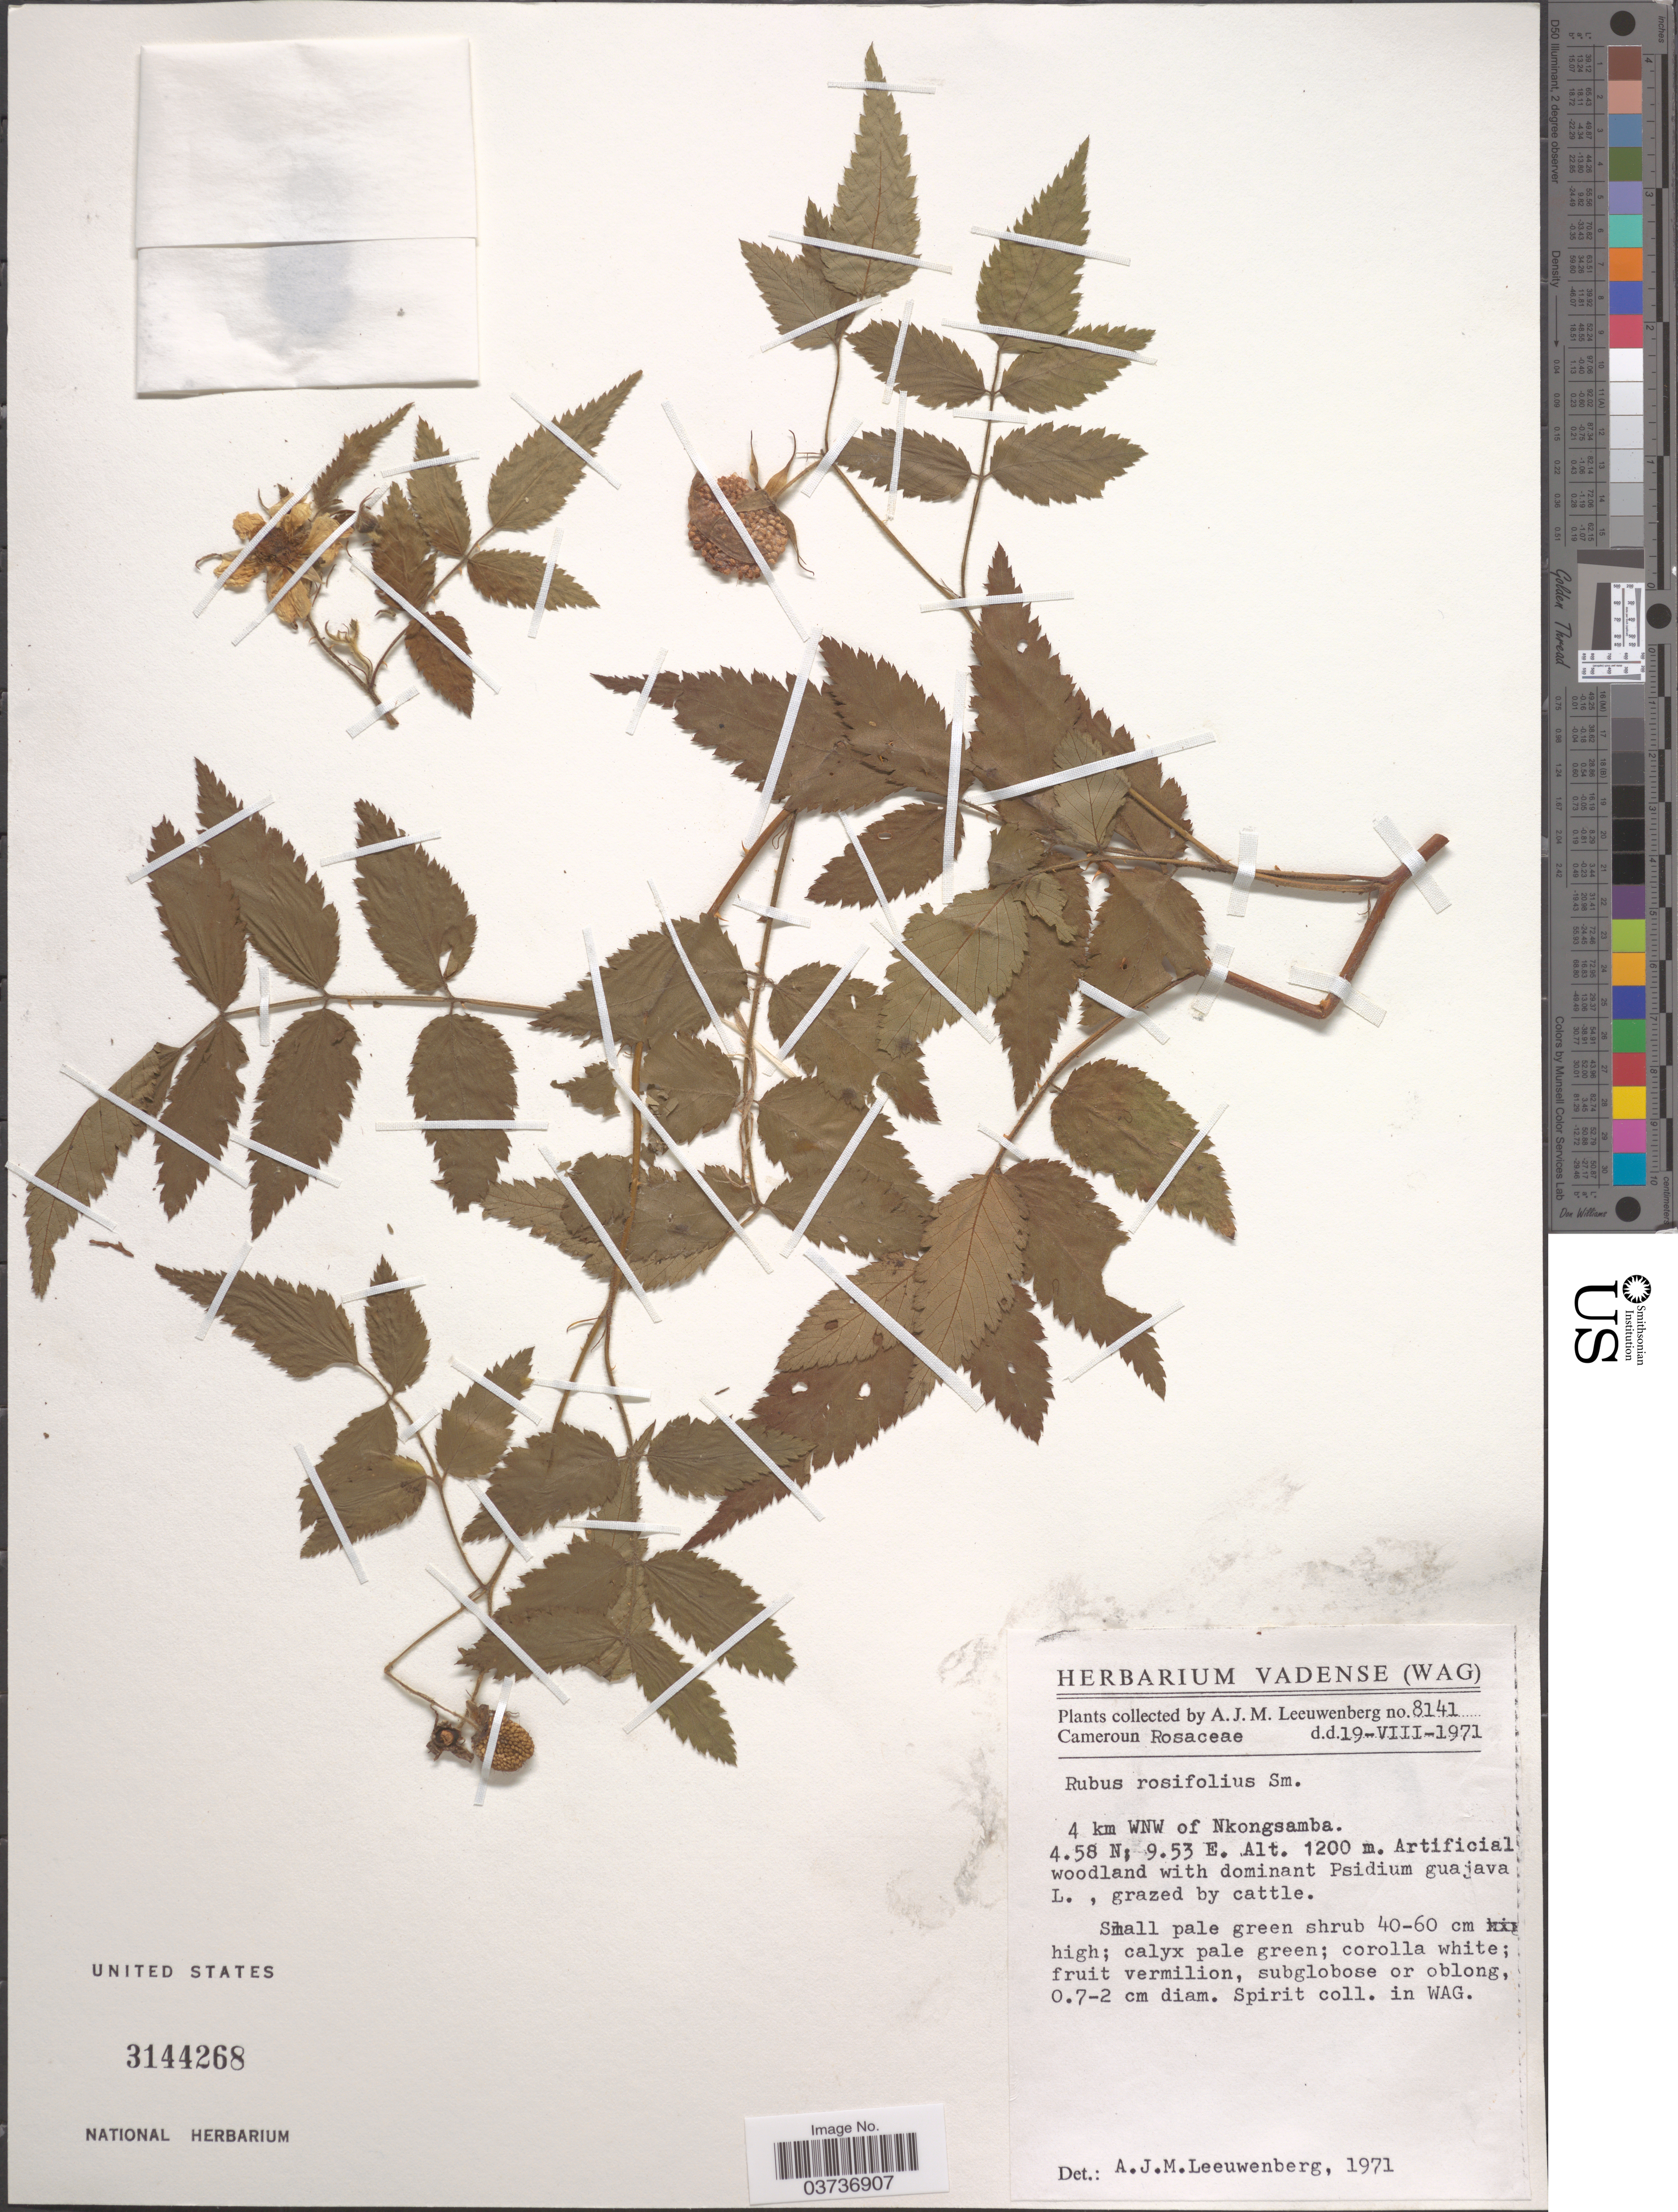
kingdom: Plantae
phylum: Tracheophyta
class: Magnoliopsida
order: Rosales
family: Rosaceae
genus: Rubus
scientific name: Rubus rosaefolius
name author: Sm.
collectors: A. J. M. Leeuwenberg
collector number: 8141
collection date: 1971-08-19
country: Cameroon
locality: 4 km WNW of Nkongsamba.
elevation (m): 1200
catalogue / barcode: US 3144268